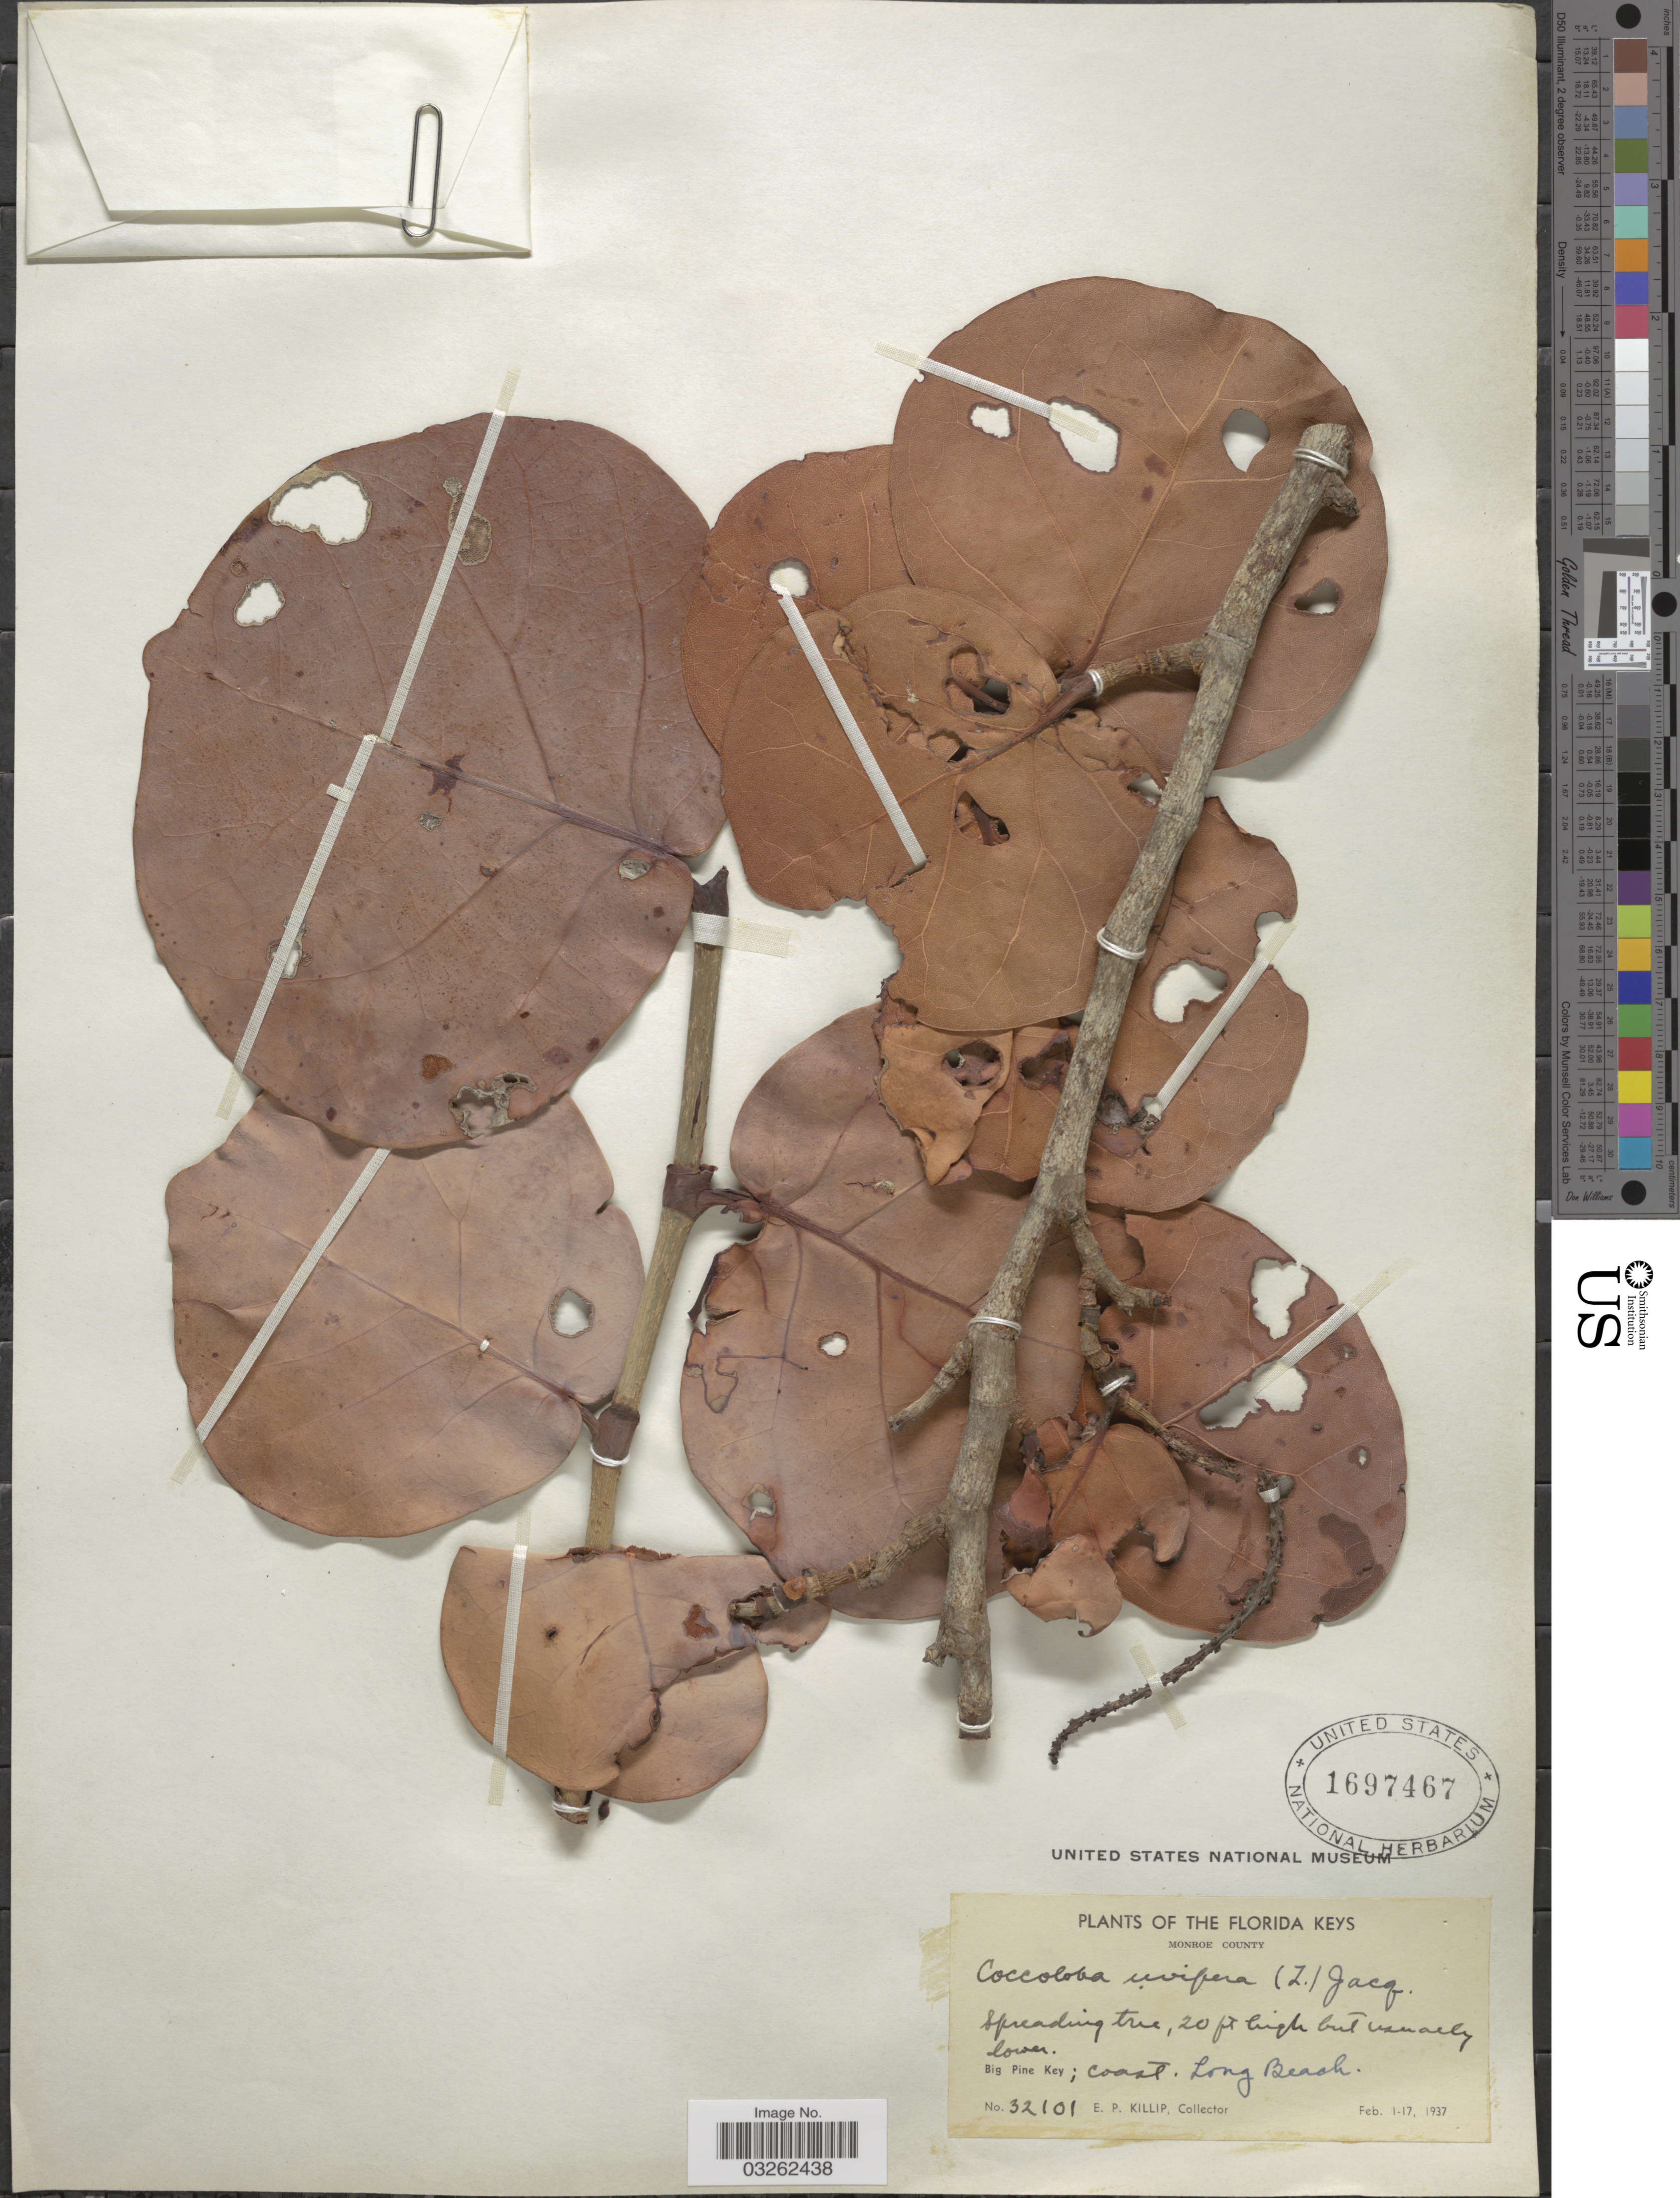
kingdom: Plantae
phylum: Tracheophyta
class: Magnoliopsida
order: Caryophyllales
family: Polygonaceae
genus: Coccoloba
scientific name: Coccoloba uvifera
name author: L.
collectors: E. P. Killip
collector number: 32101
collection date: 1937-02-01/1937-02-17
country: United States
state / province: Florida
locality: The Florida Keys. Monroe County. Big Pine Key; coast. Long Beach.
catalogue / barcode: US 1697467